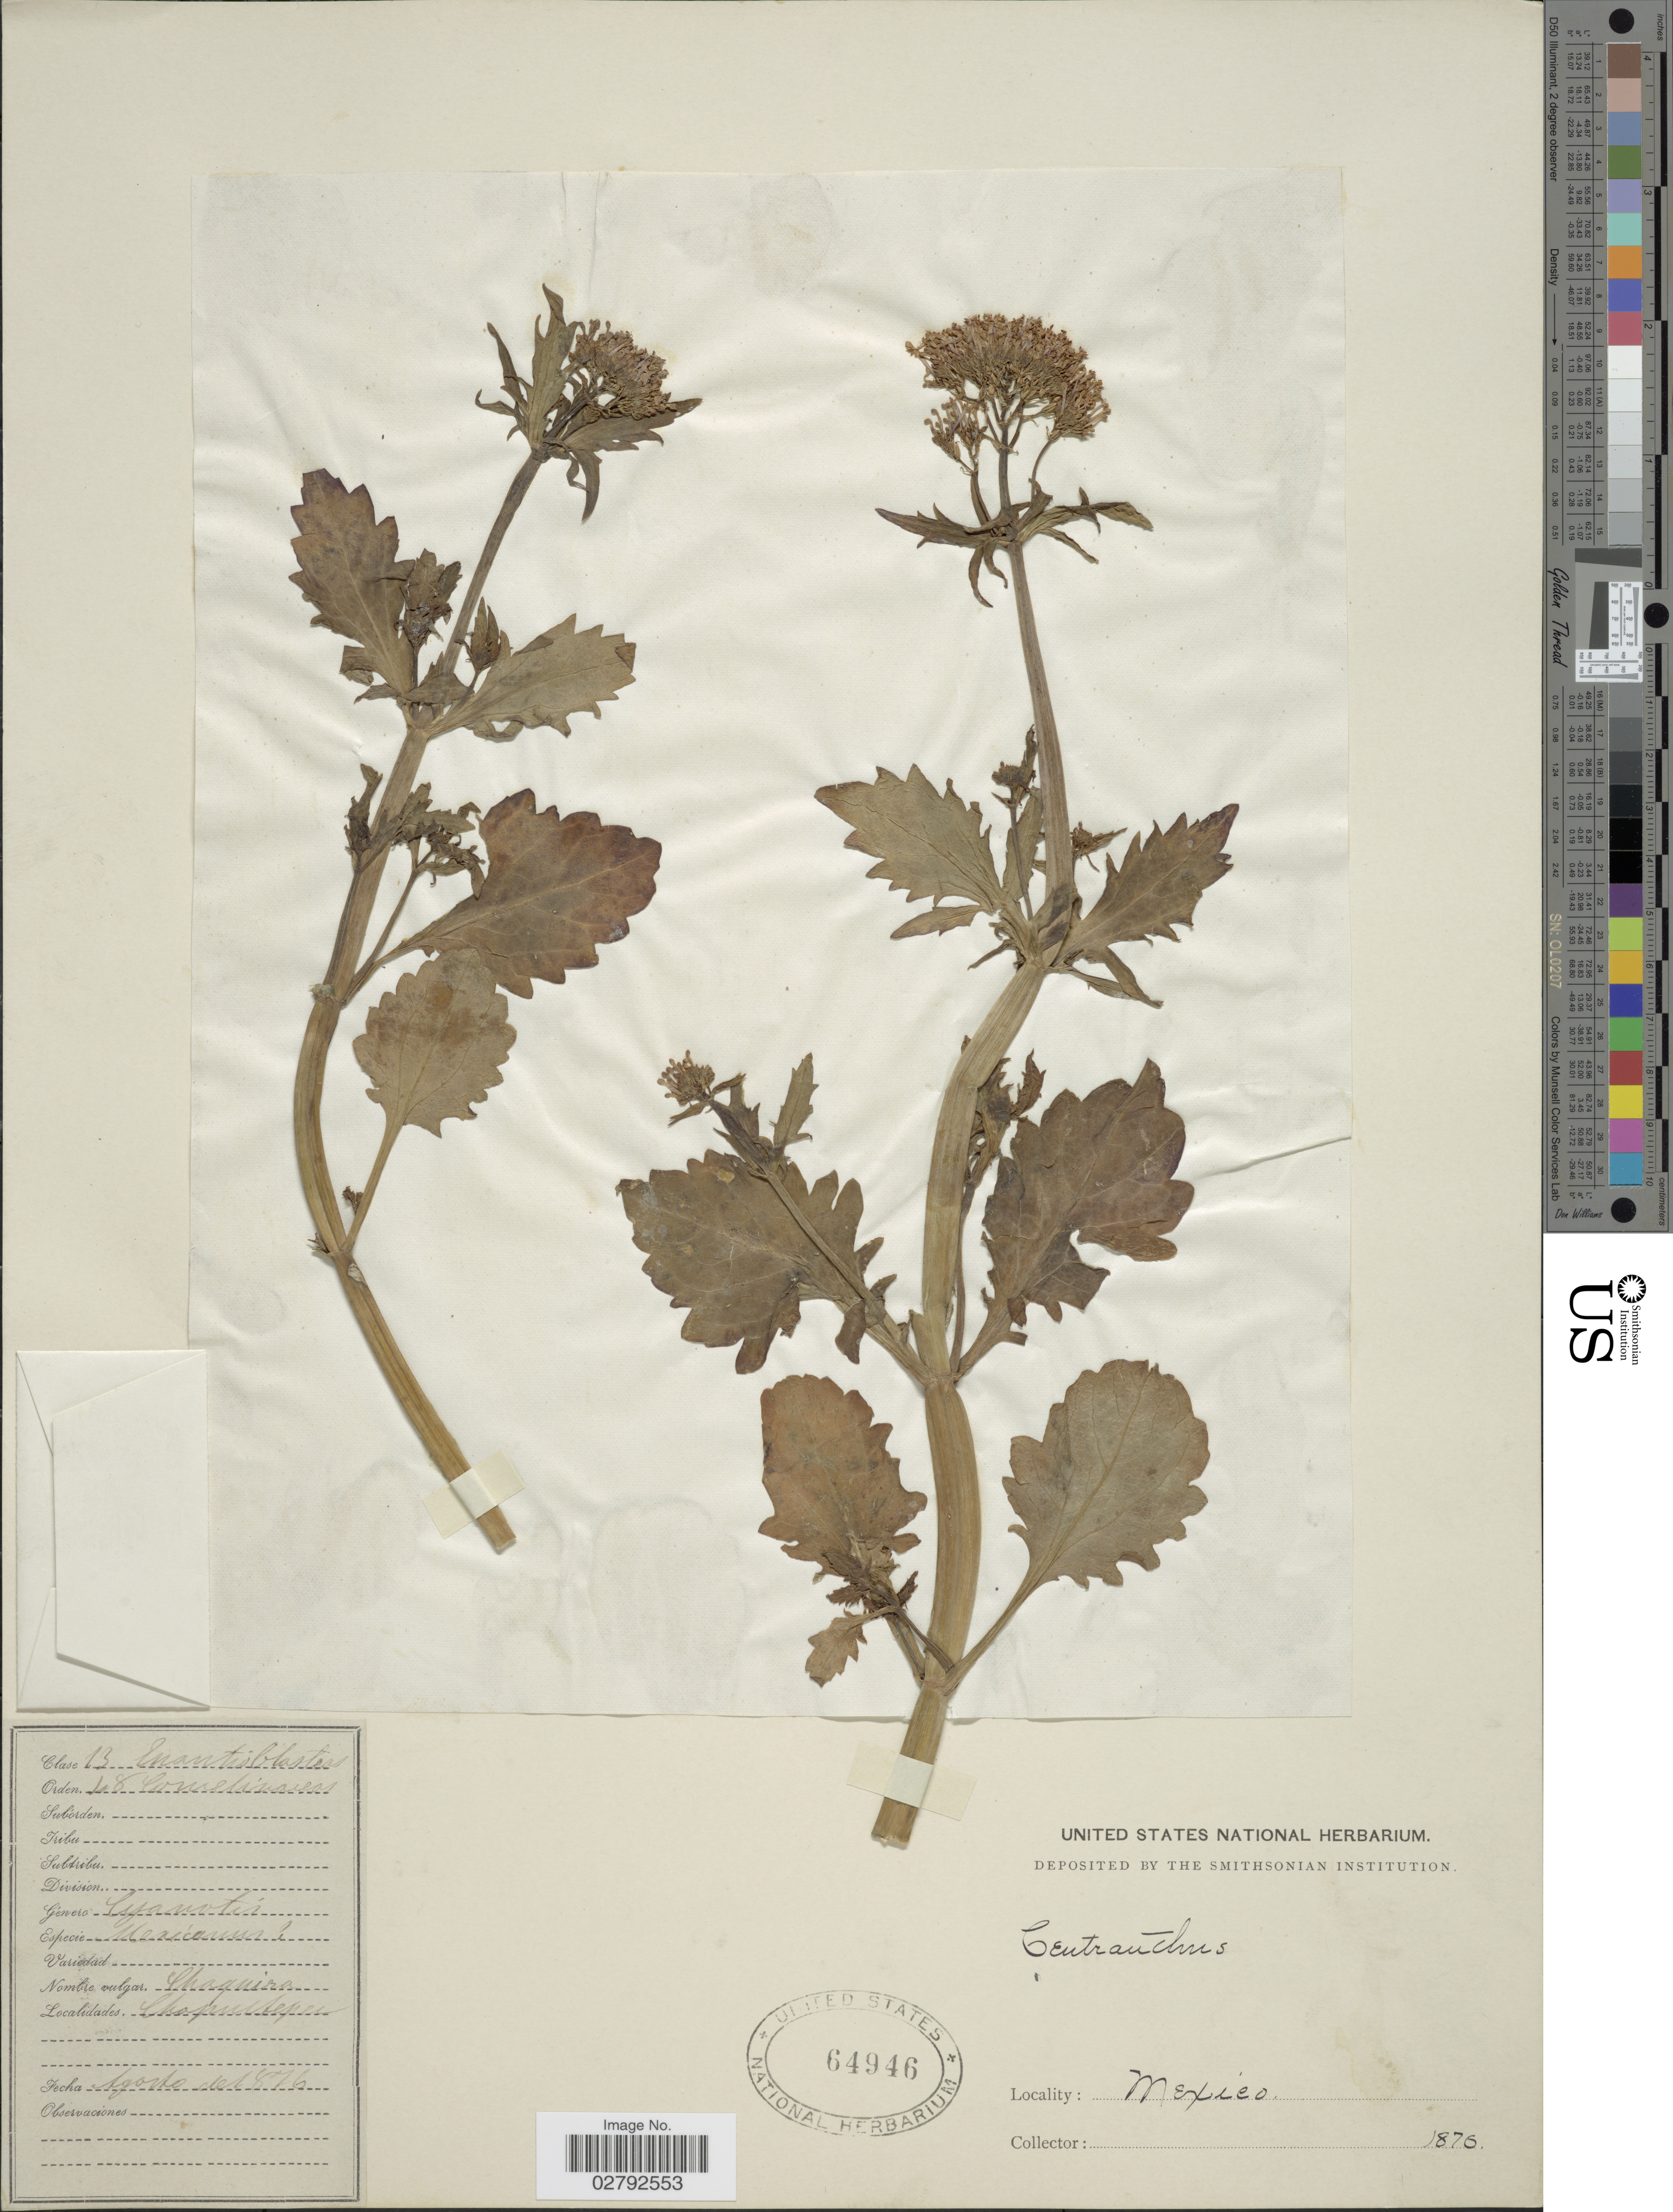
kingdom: Plantae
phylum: Tracheophyta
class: Magnoliopsida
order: Dipsacales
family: Caprifoliaceae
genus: Centranthus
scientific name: Centranthus sp.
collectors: ex herb. United States National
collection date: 1876-08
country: Mexico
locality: Chapultepec.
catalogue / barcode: US 64946